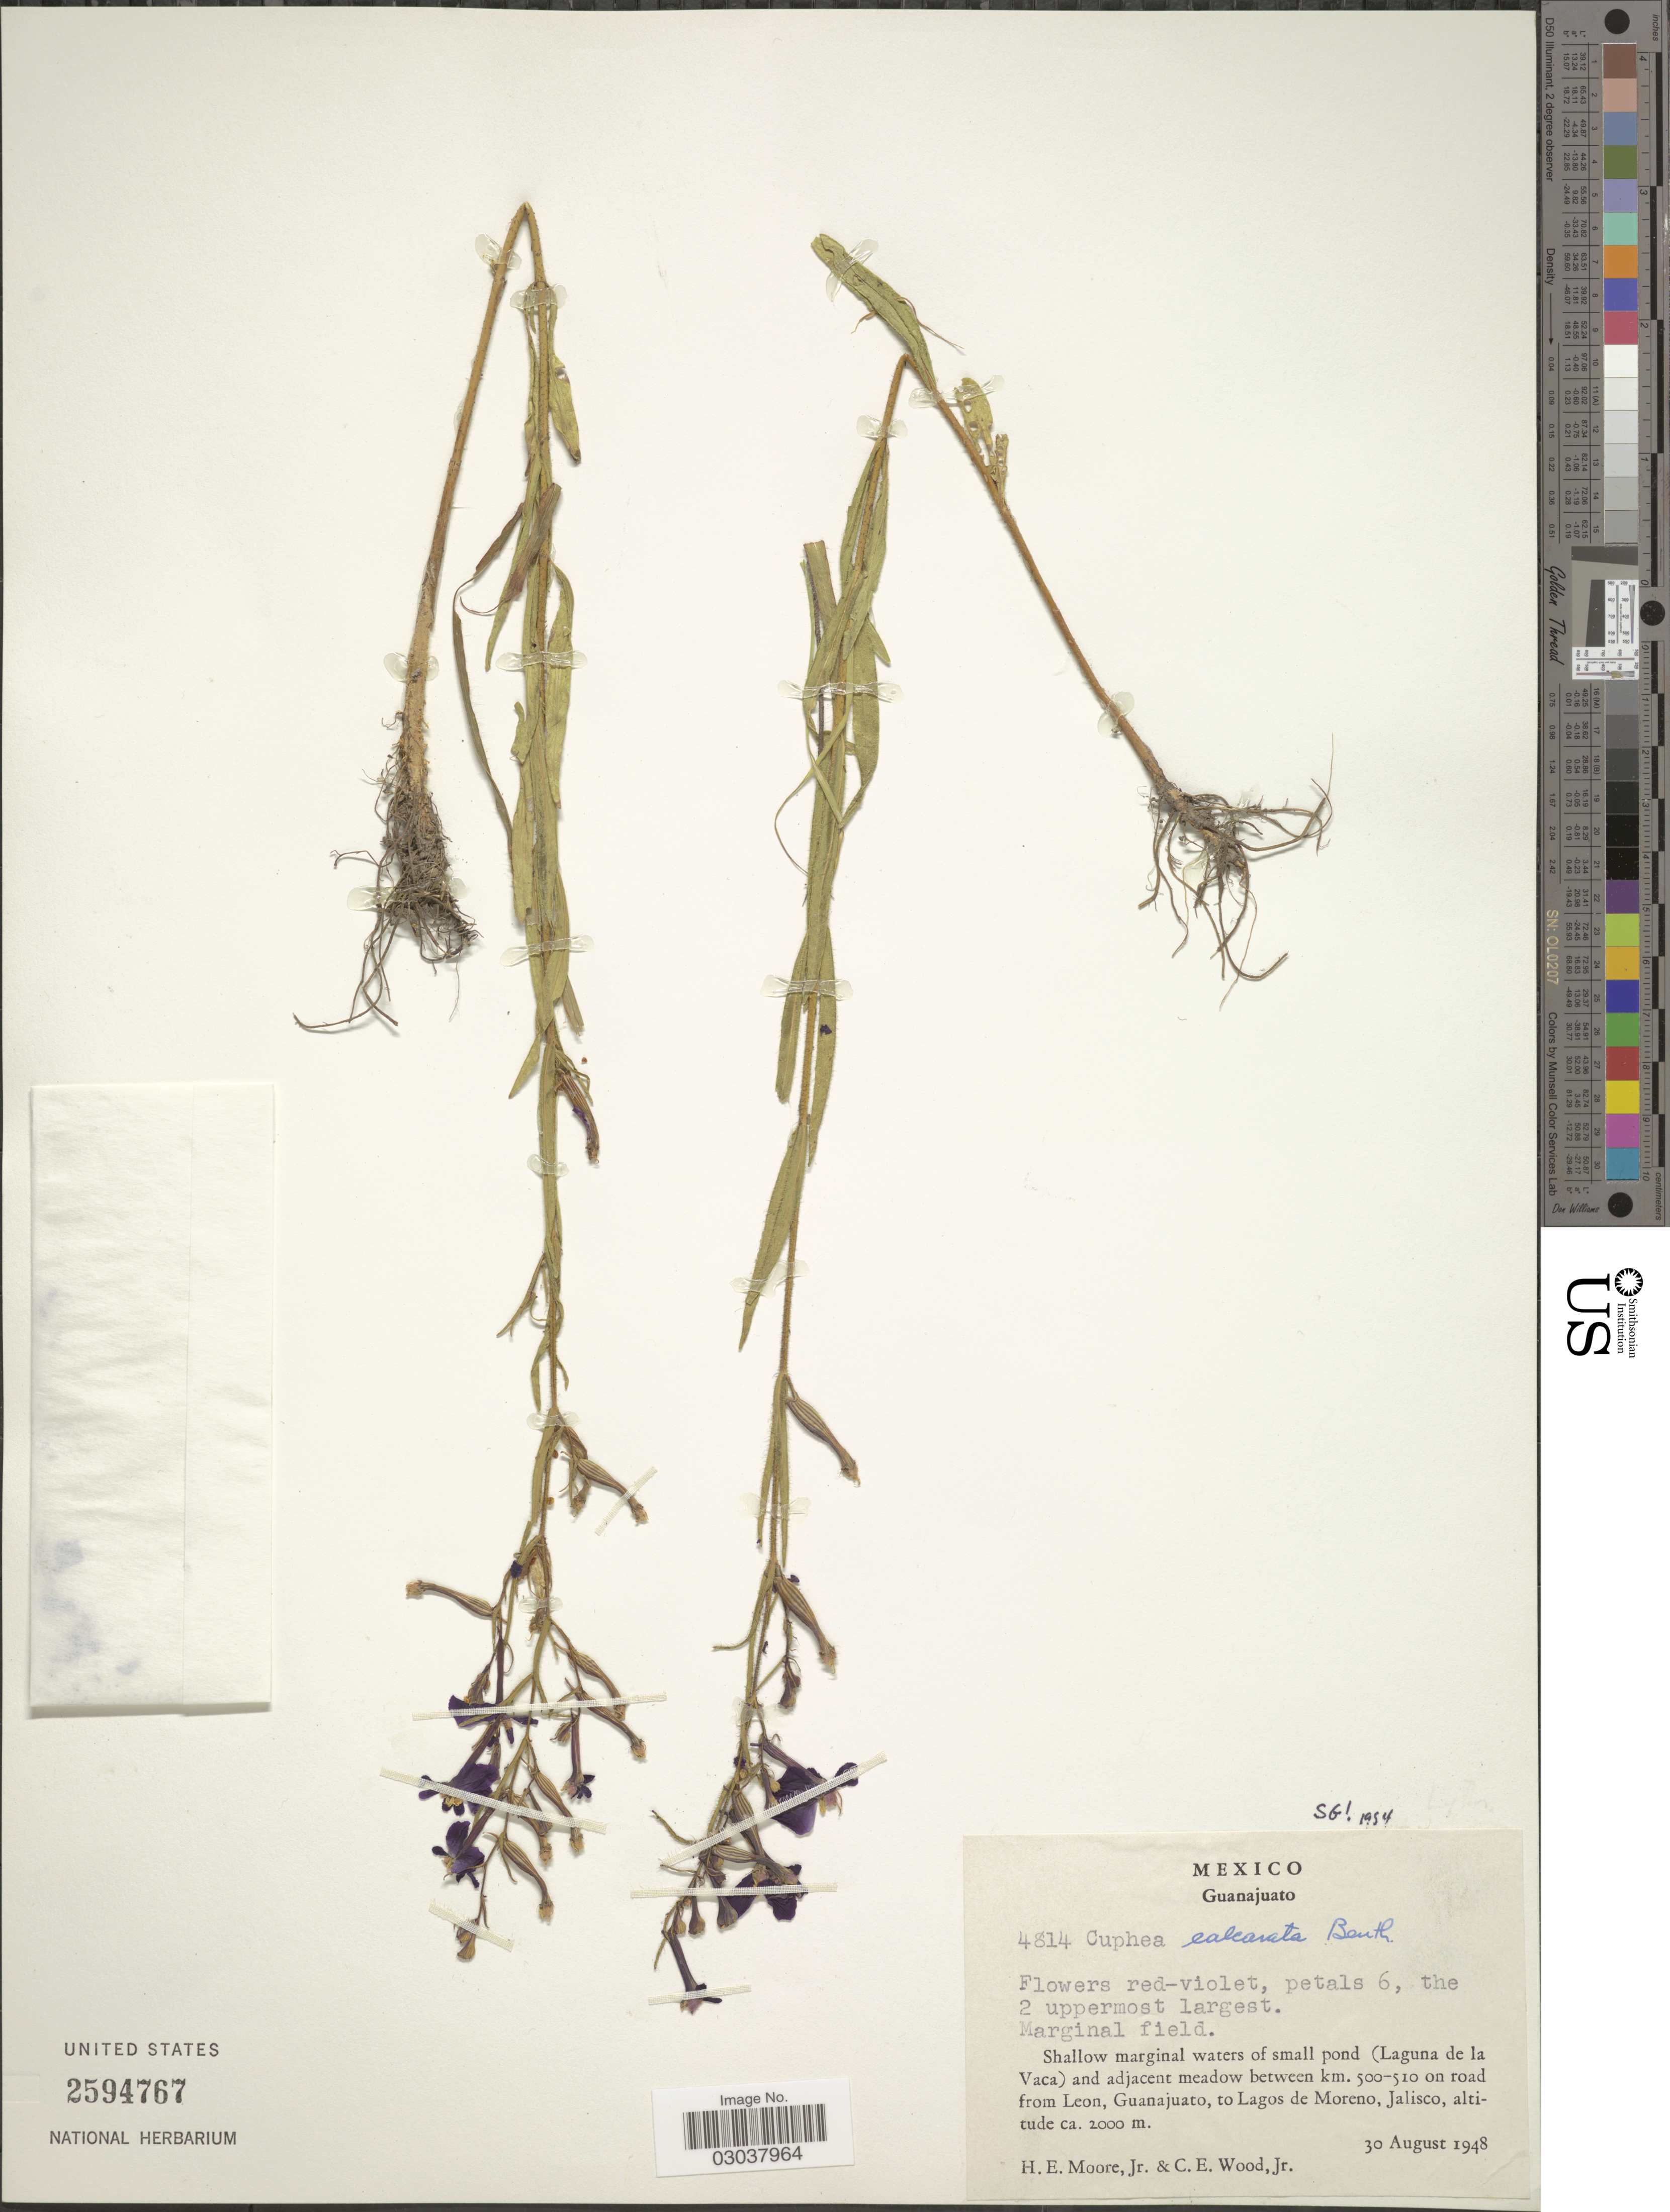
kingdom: Plantae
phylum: Tracheophyta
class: Magnoliopsida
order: Myrtales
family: Lythraceae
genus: Cuphea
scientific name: Cuphea calcarata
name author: Benth.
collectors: H. Moore & C. Wood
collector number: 4814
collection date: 1948-08-30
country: Mexico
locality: Shallow marginal waters of small pond (Laguna de la Vaca) and adjacent meadow between km. 500-510 on road from Leon, Guanajuato, to Lagos de Moreno, Jalisco.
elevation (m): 2000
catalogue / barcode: US 2594767